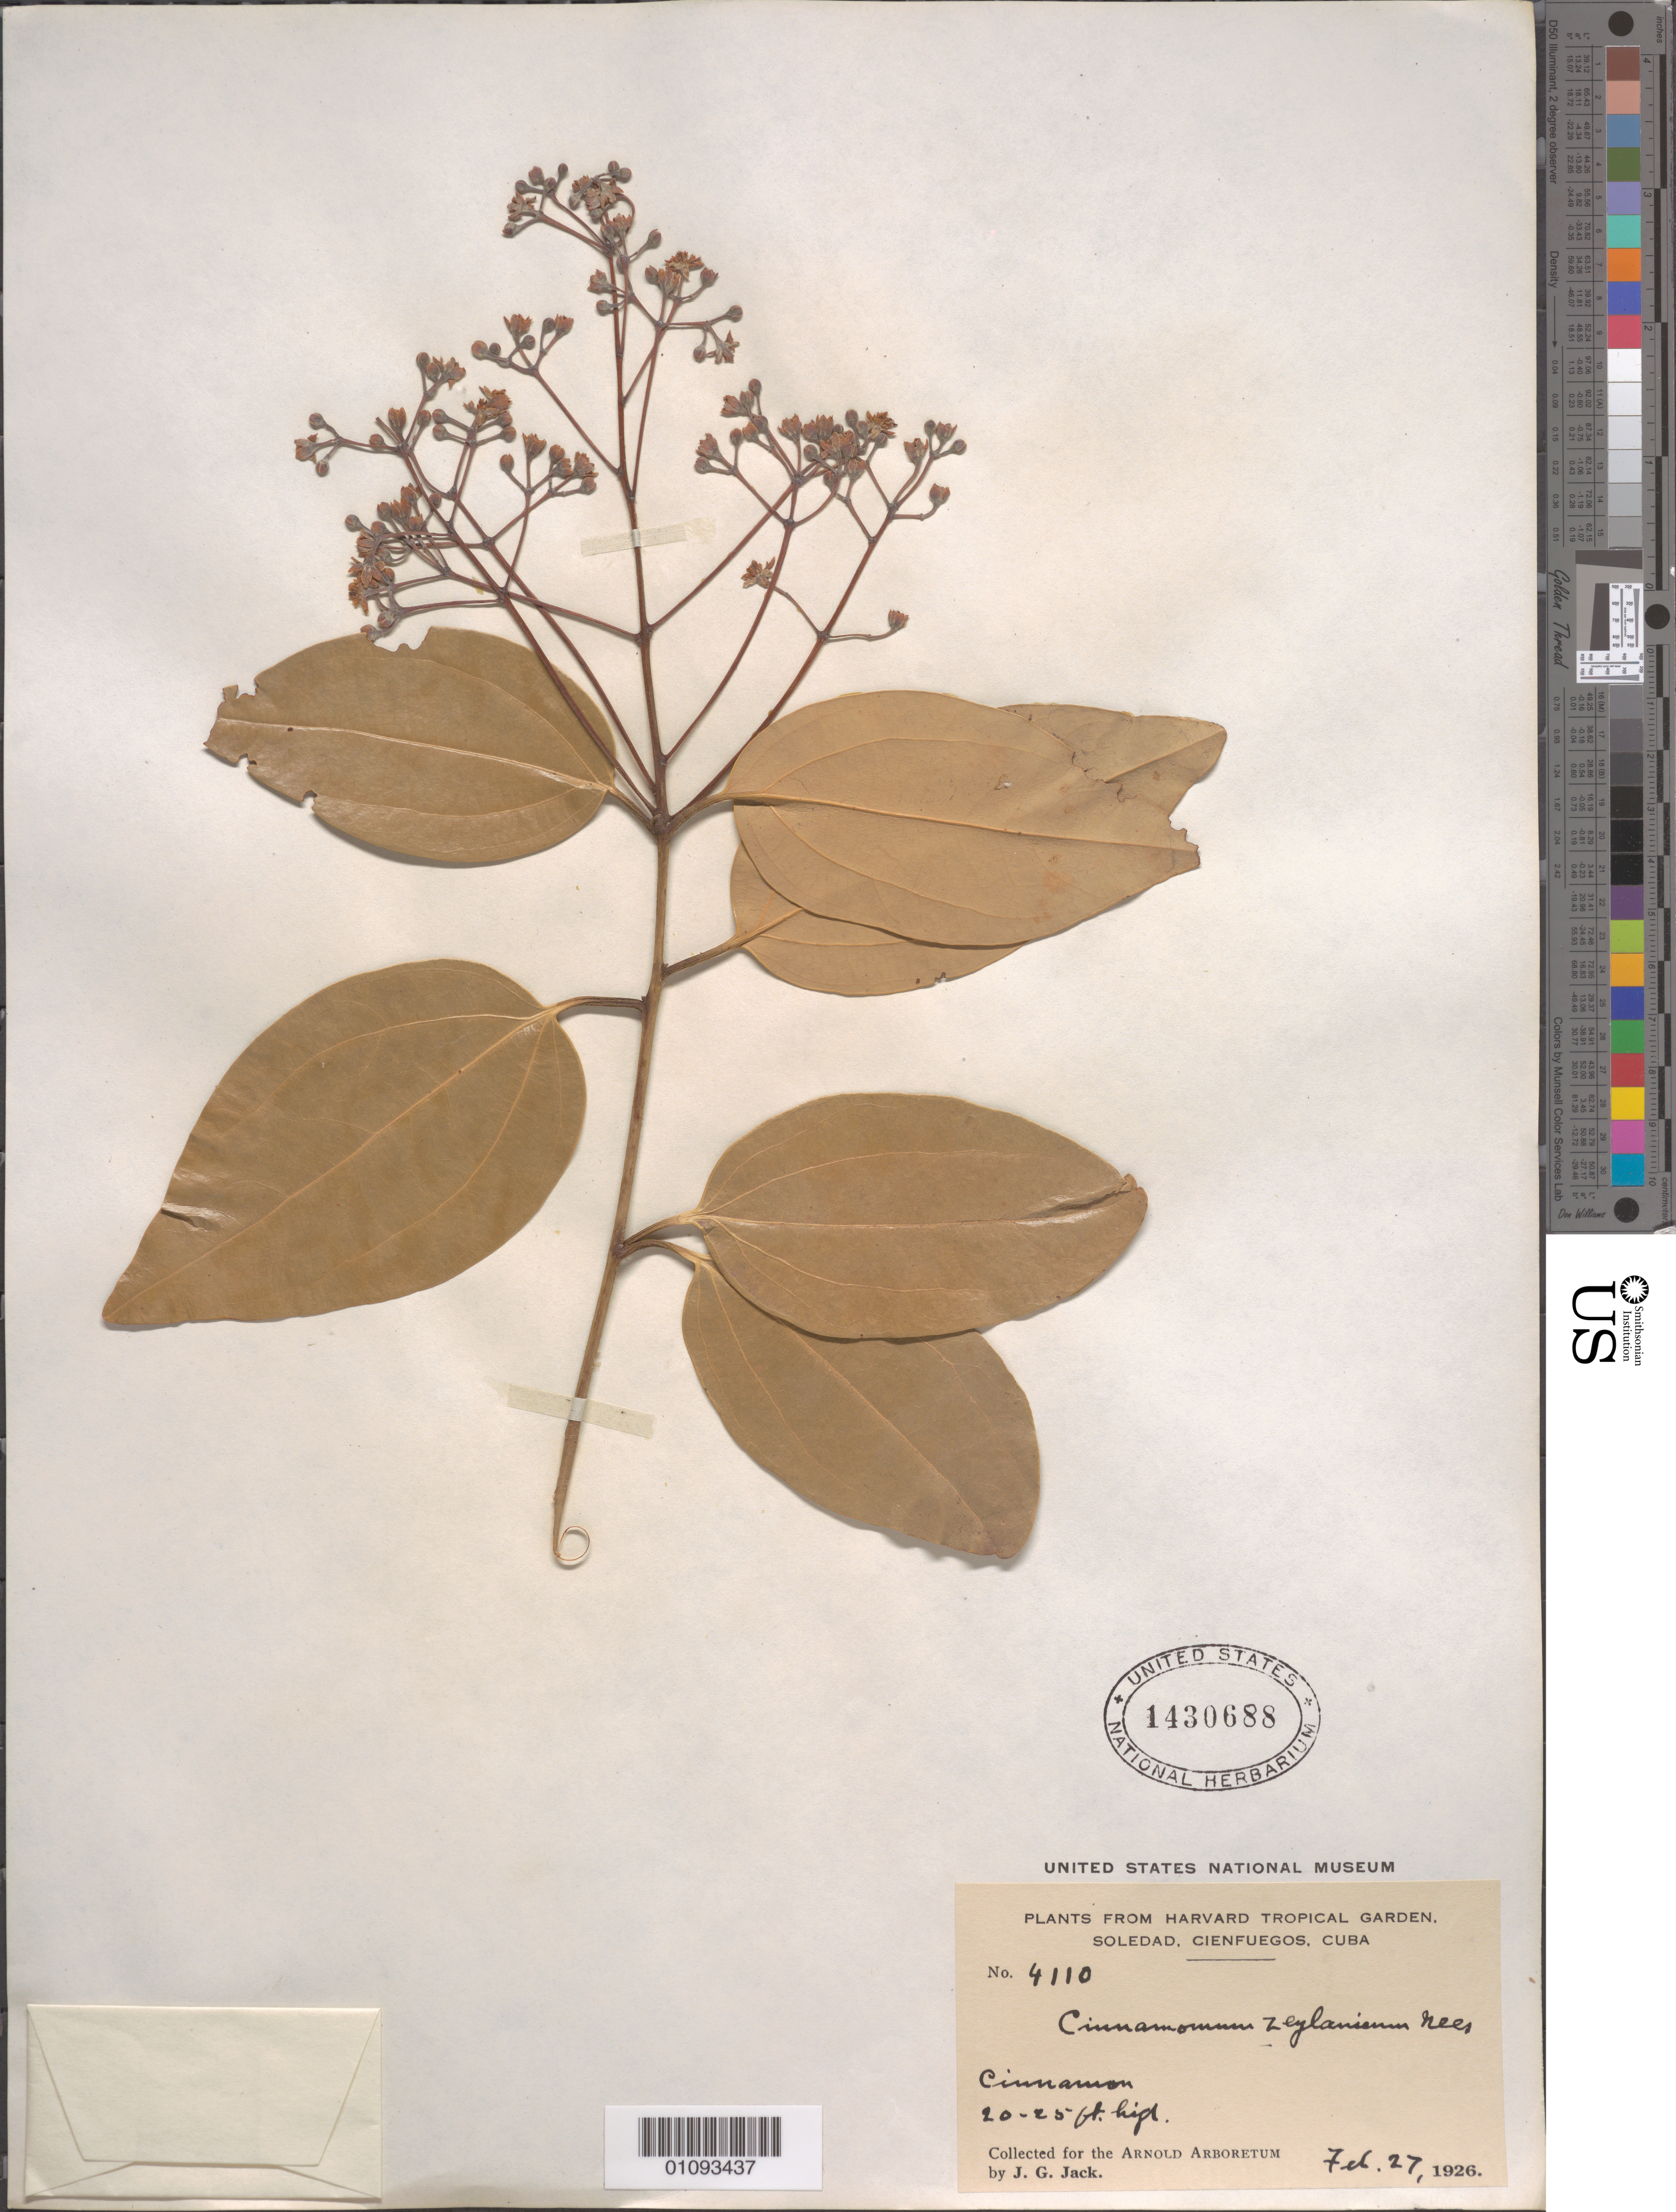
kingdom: Plantae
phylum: Tracheophyta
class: Magnoliopsida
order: Laurales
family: Lauraceae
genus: Cinnamomum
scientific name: Cinnamomum verum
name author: J. Presl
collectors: J. G. Jack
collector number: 4110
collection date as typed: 27 Feb 1926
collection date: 1926-02-27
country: Cuba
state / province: Cienfuegos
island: Cuba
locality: Soledad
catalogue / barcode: US 1430688